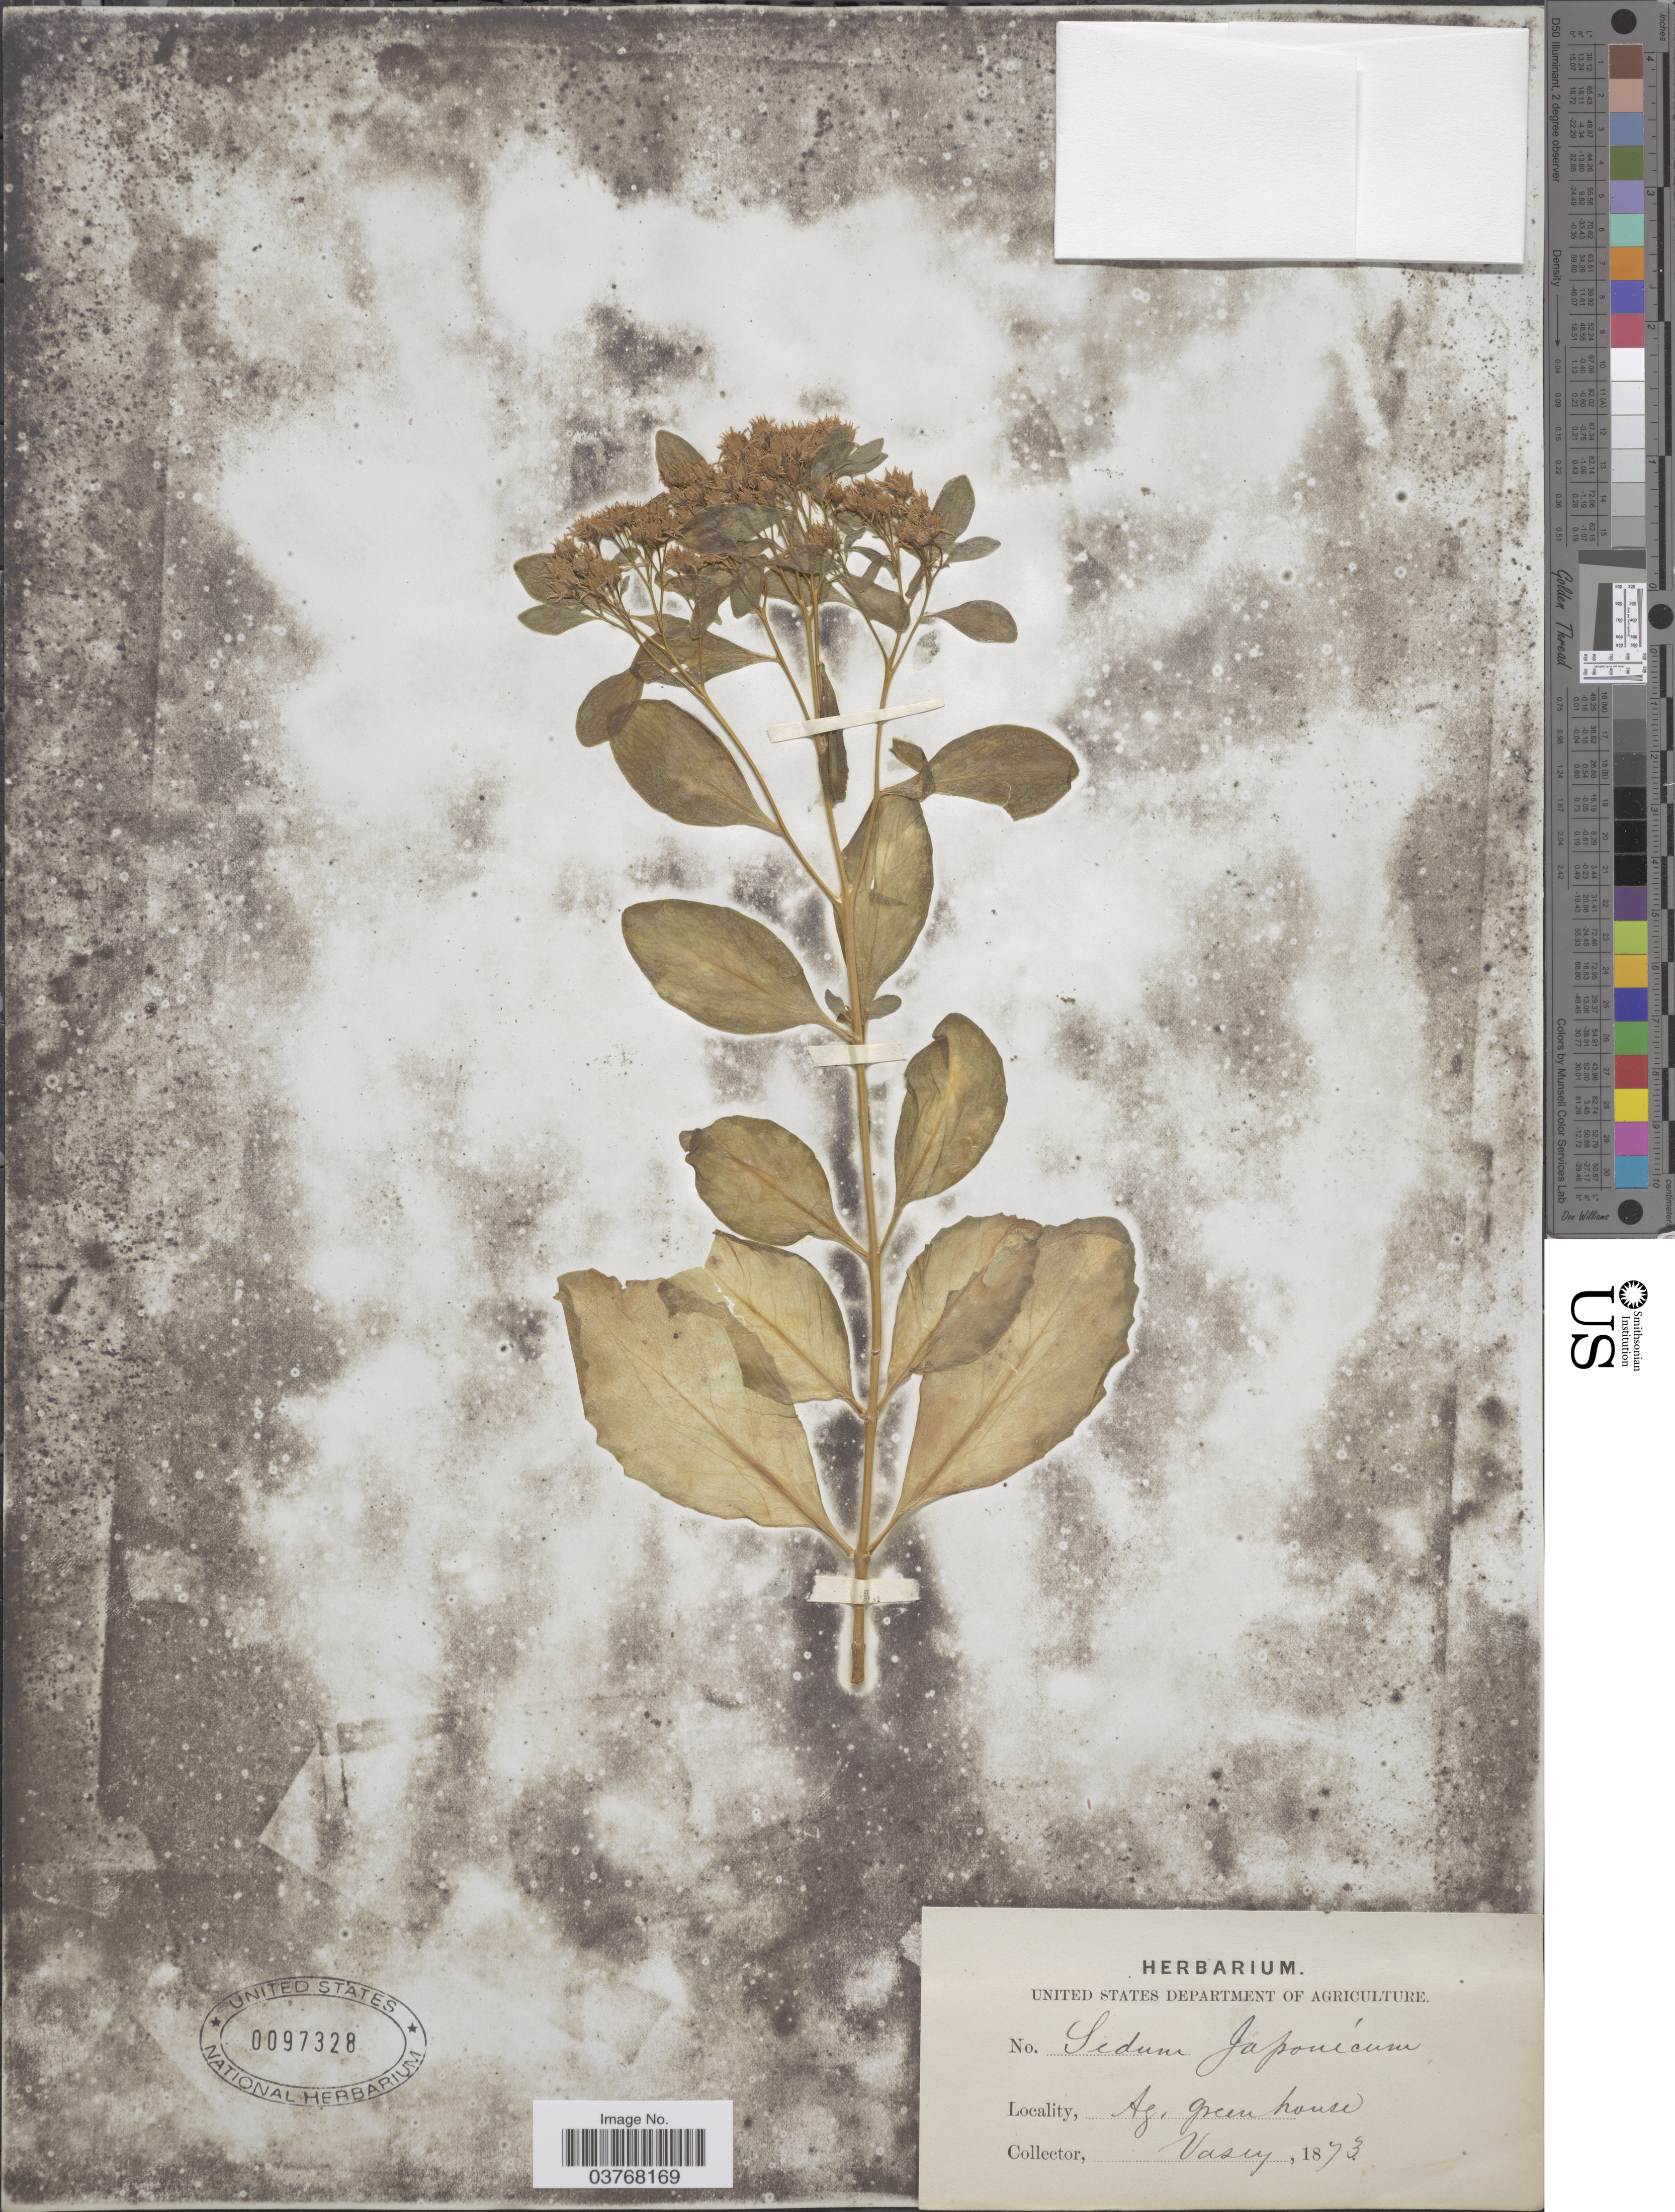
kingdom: Plantae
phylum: Tracheophyta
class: Magnoliopsida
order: Saxifragales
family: Crassulaceae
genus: Hylotelephium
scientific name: Hylotelephium erythrostictum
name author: (Miquel) H. Ohba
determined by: Strong, Mark T., (BOT), Smithsonian Institution - National Museum of Natural History (UNITED STATES)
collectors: Vasey, --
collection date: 1873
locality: Ag. Greenhouse.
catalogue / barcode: US 97328